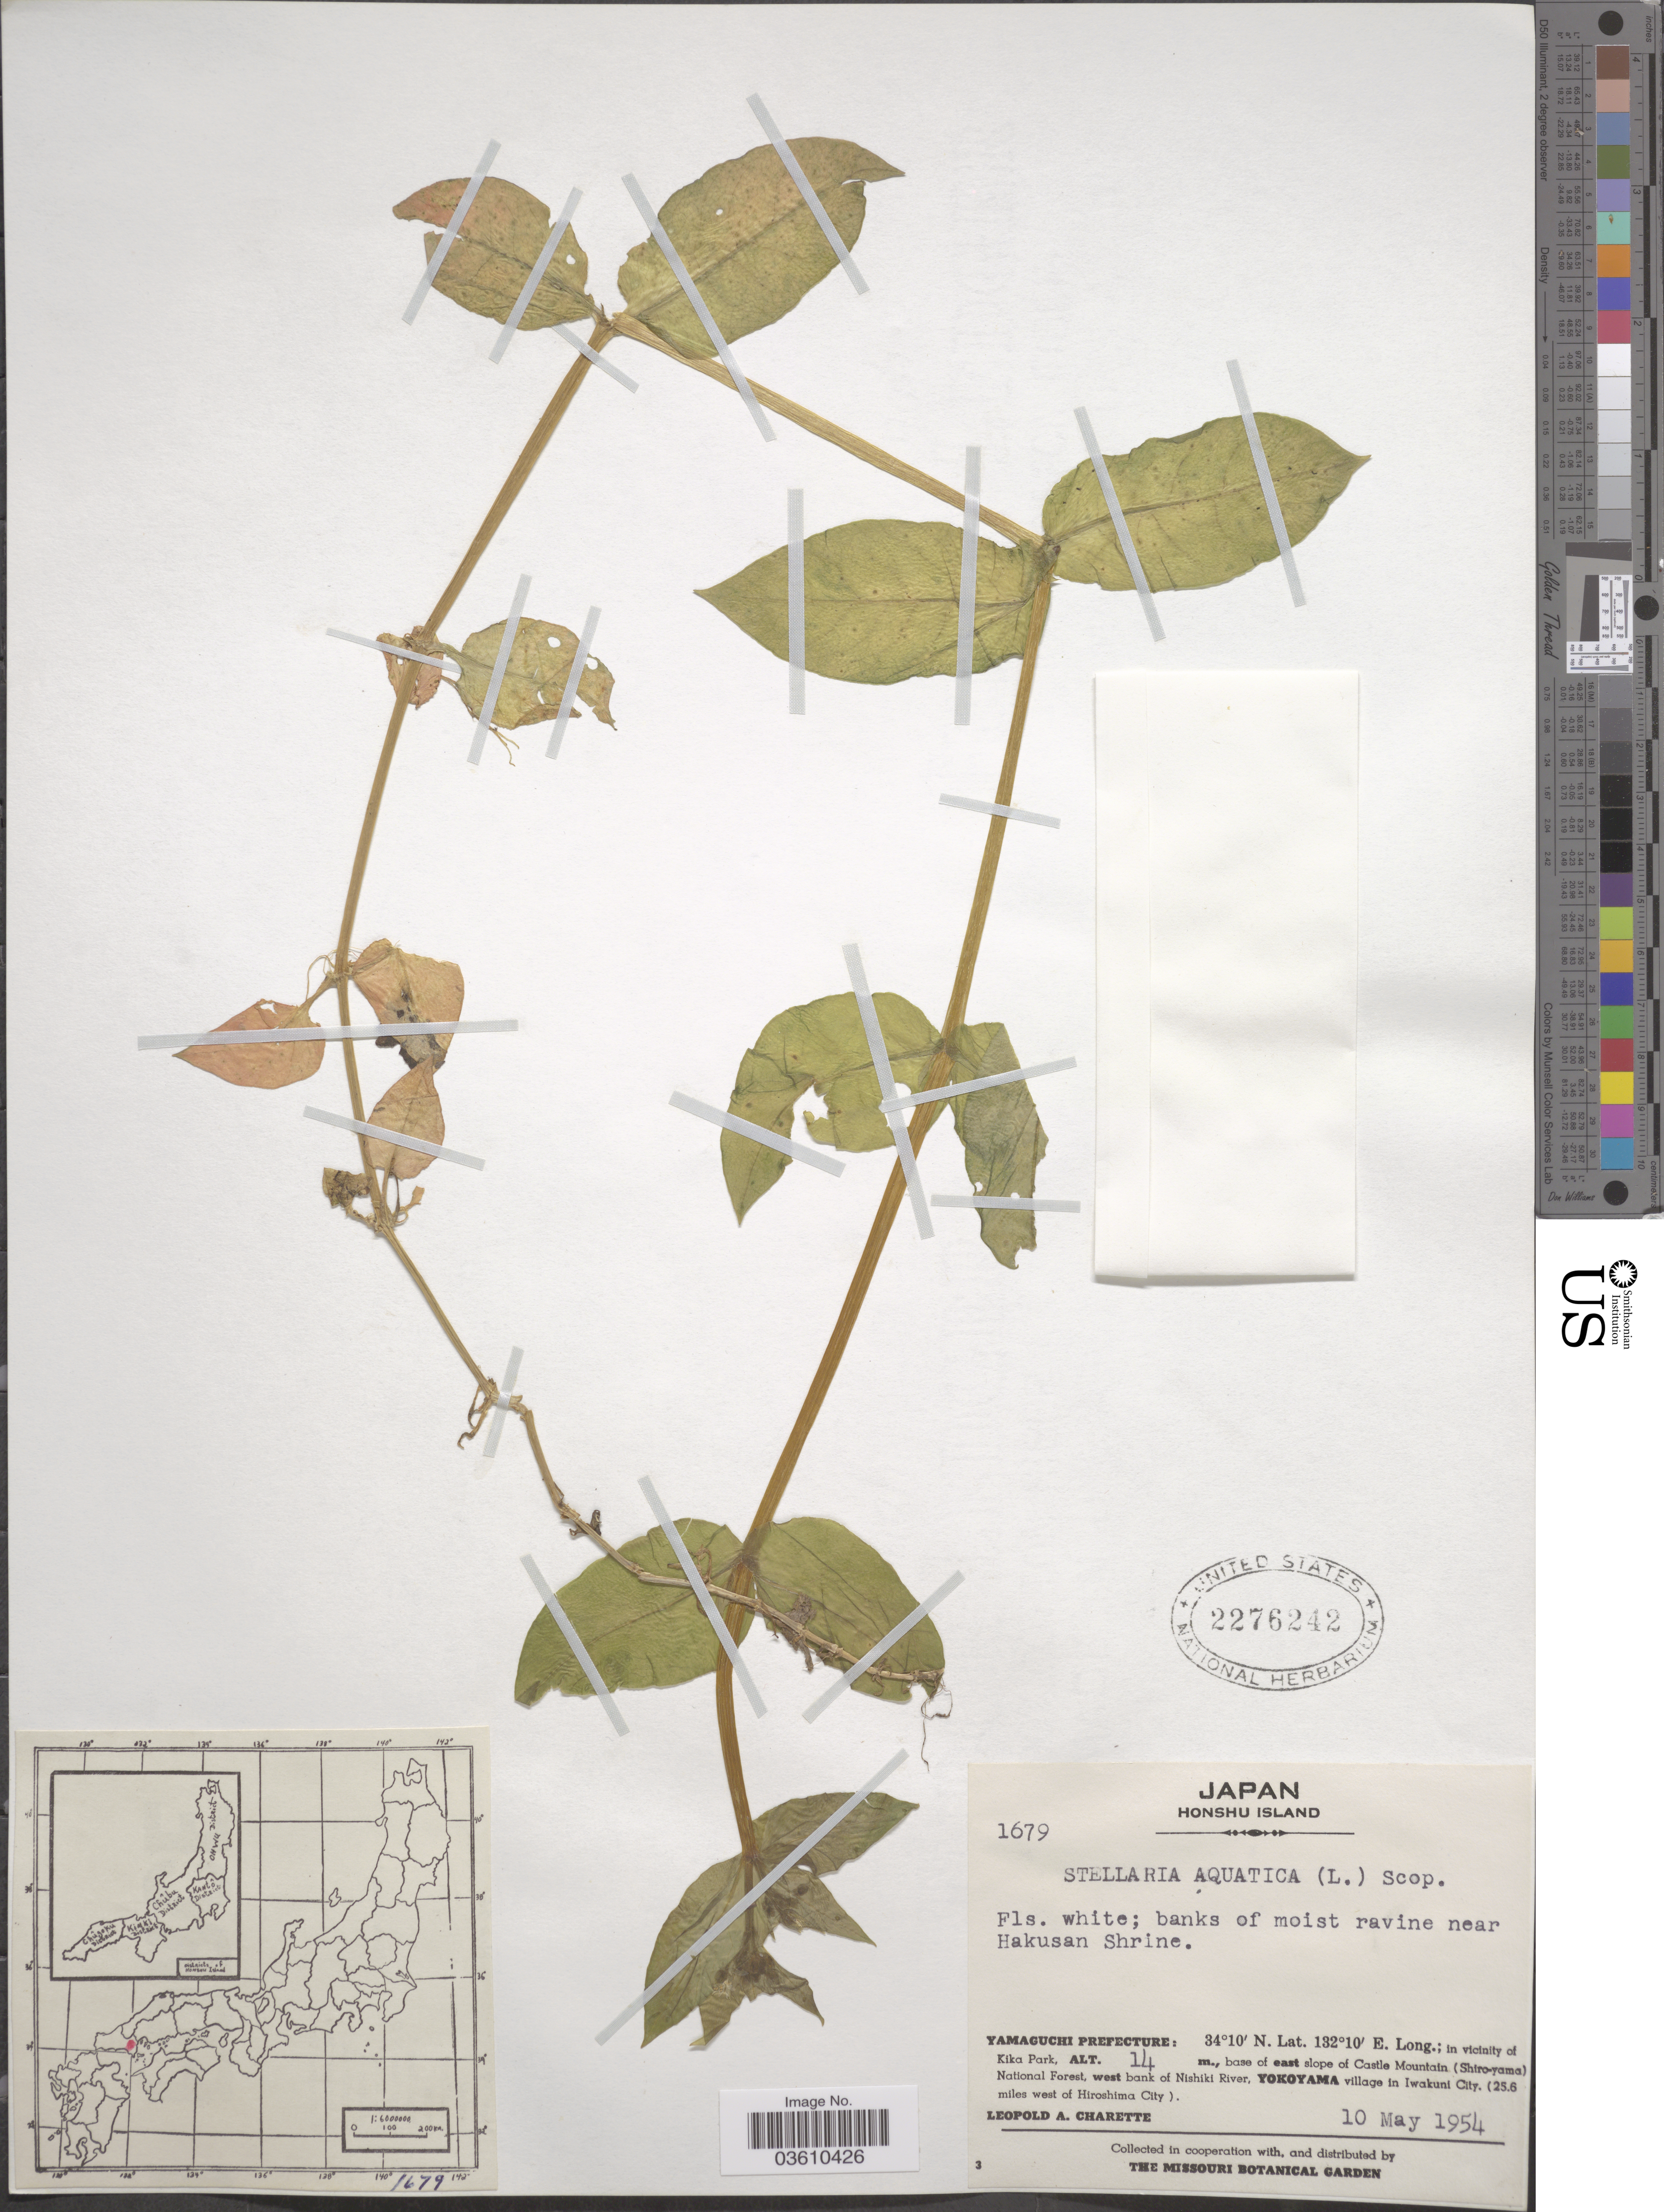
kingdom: Plantae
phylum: Tracheophyta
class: Magnoliopsida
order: Caryophyllales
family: Caryophyllaceae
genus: Stellaria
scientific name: Stellaria aquatica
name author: L.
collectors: L. A. Charette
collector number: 1679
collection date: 1954-05-10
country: Japan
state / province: Yamaguti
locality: Honshu Island. Near Hakusan Shrine. Yamaguchi Prefecture: in vicinity of Kika Park, base of east slopes of Castle Mountain (Shiro-yama) National Forest, west bank of Nishiki River, Yokoyama village in Iwakuni City (25.6 miles west of Hiroshima City).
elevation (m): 14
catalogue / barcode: US 2276242